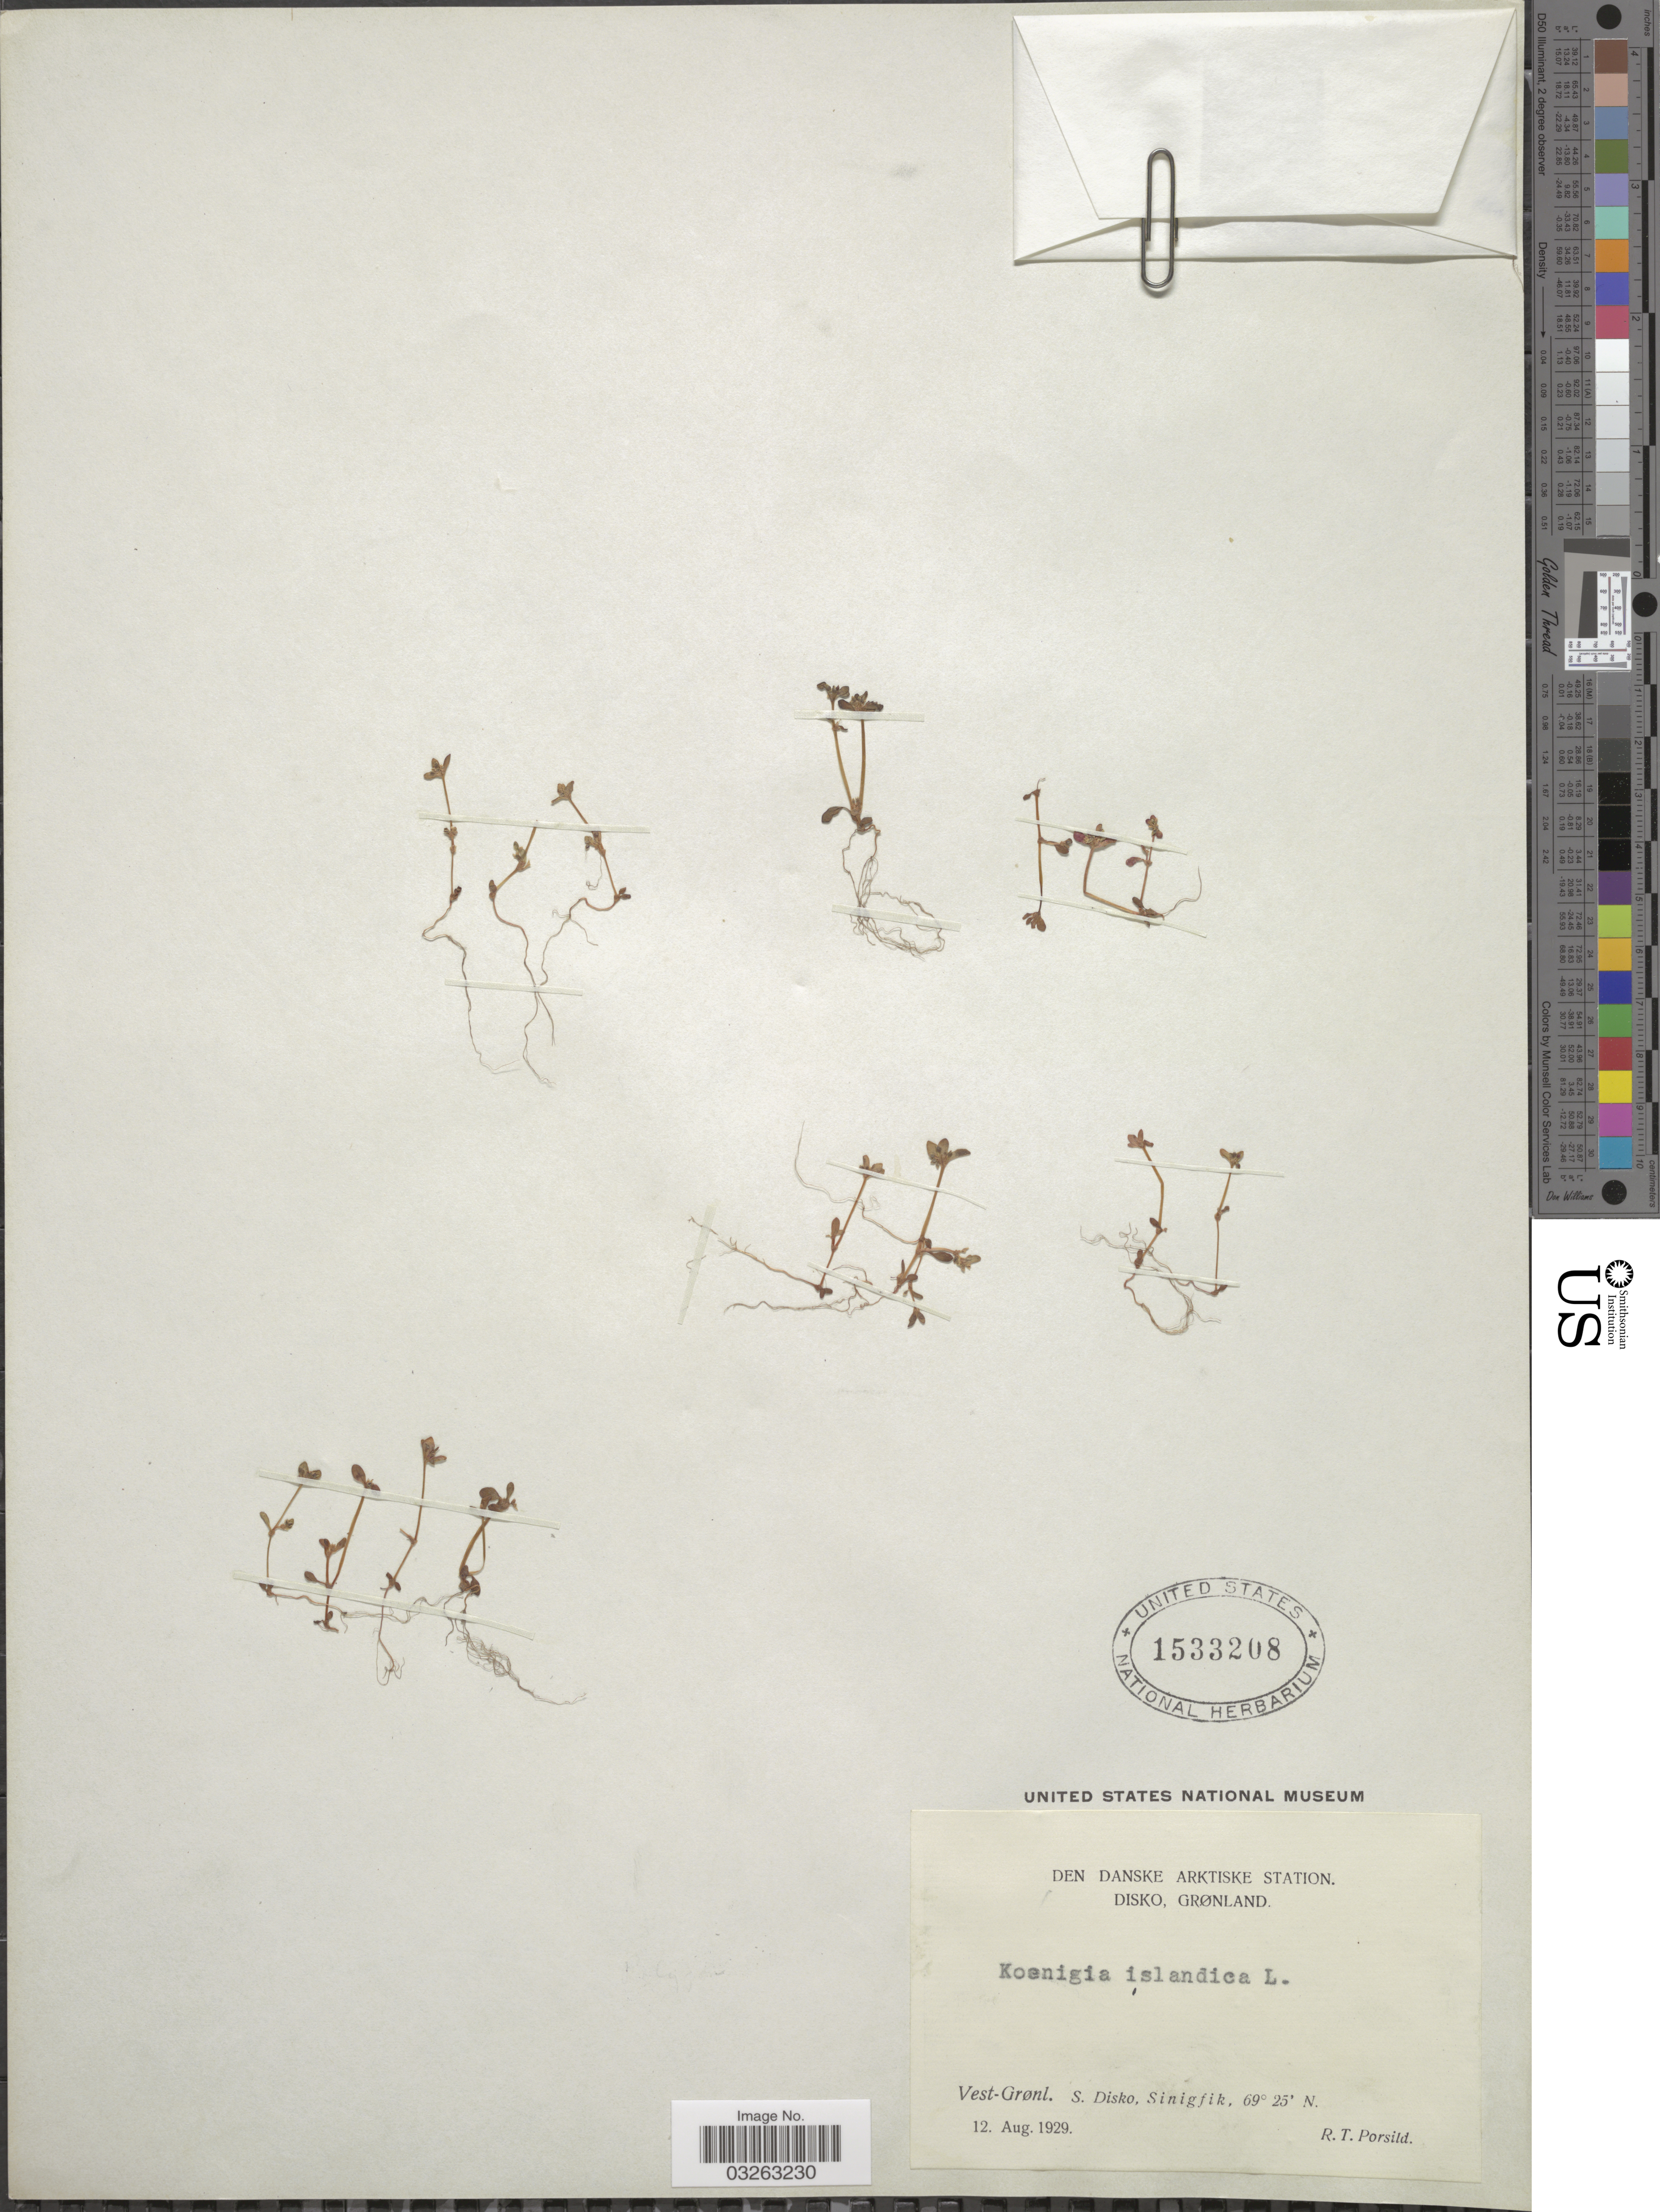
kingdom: Plantae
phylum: Tracheophyta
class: Magnoliopsida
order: Caryophyllales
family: Polygonaceae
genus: Koenigia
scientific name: Koenigia islandica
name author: L.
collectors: R. T. Porsild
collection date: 1929-08-12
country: Greenland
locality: Den Danske Arktiske Station. Disko. Grønland. Vest-Grønl. S .Disko, Sinigfik.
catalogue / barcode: US 1533208